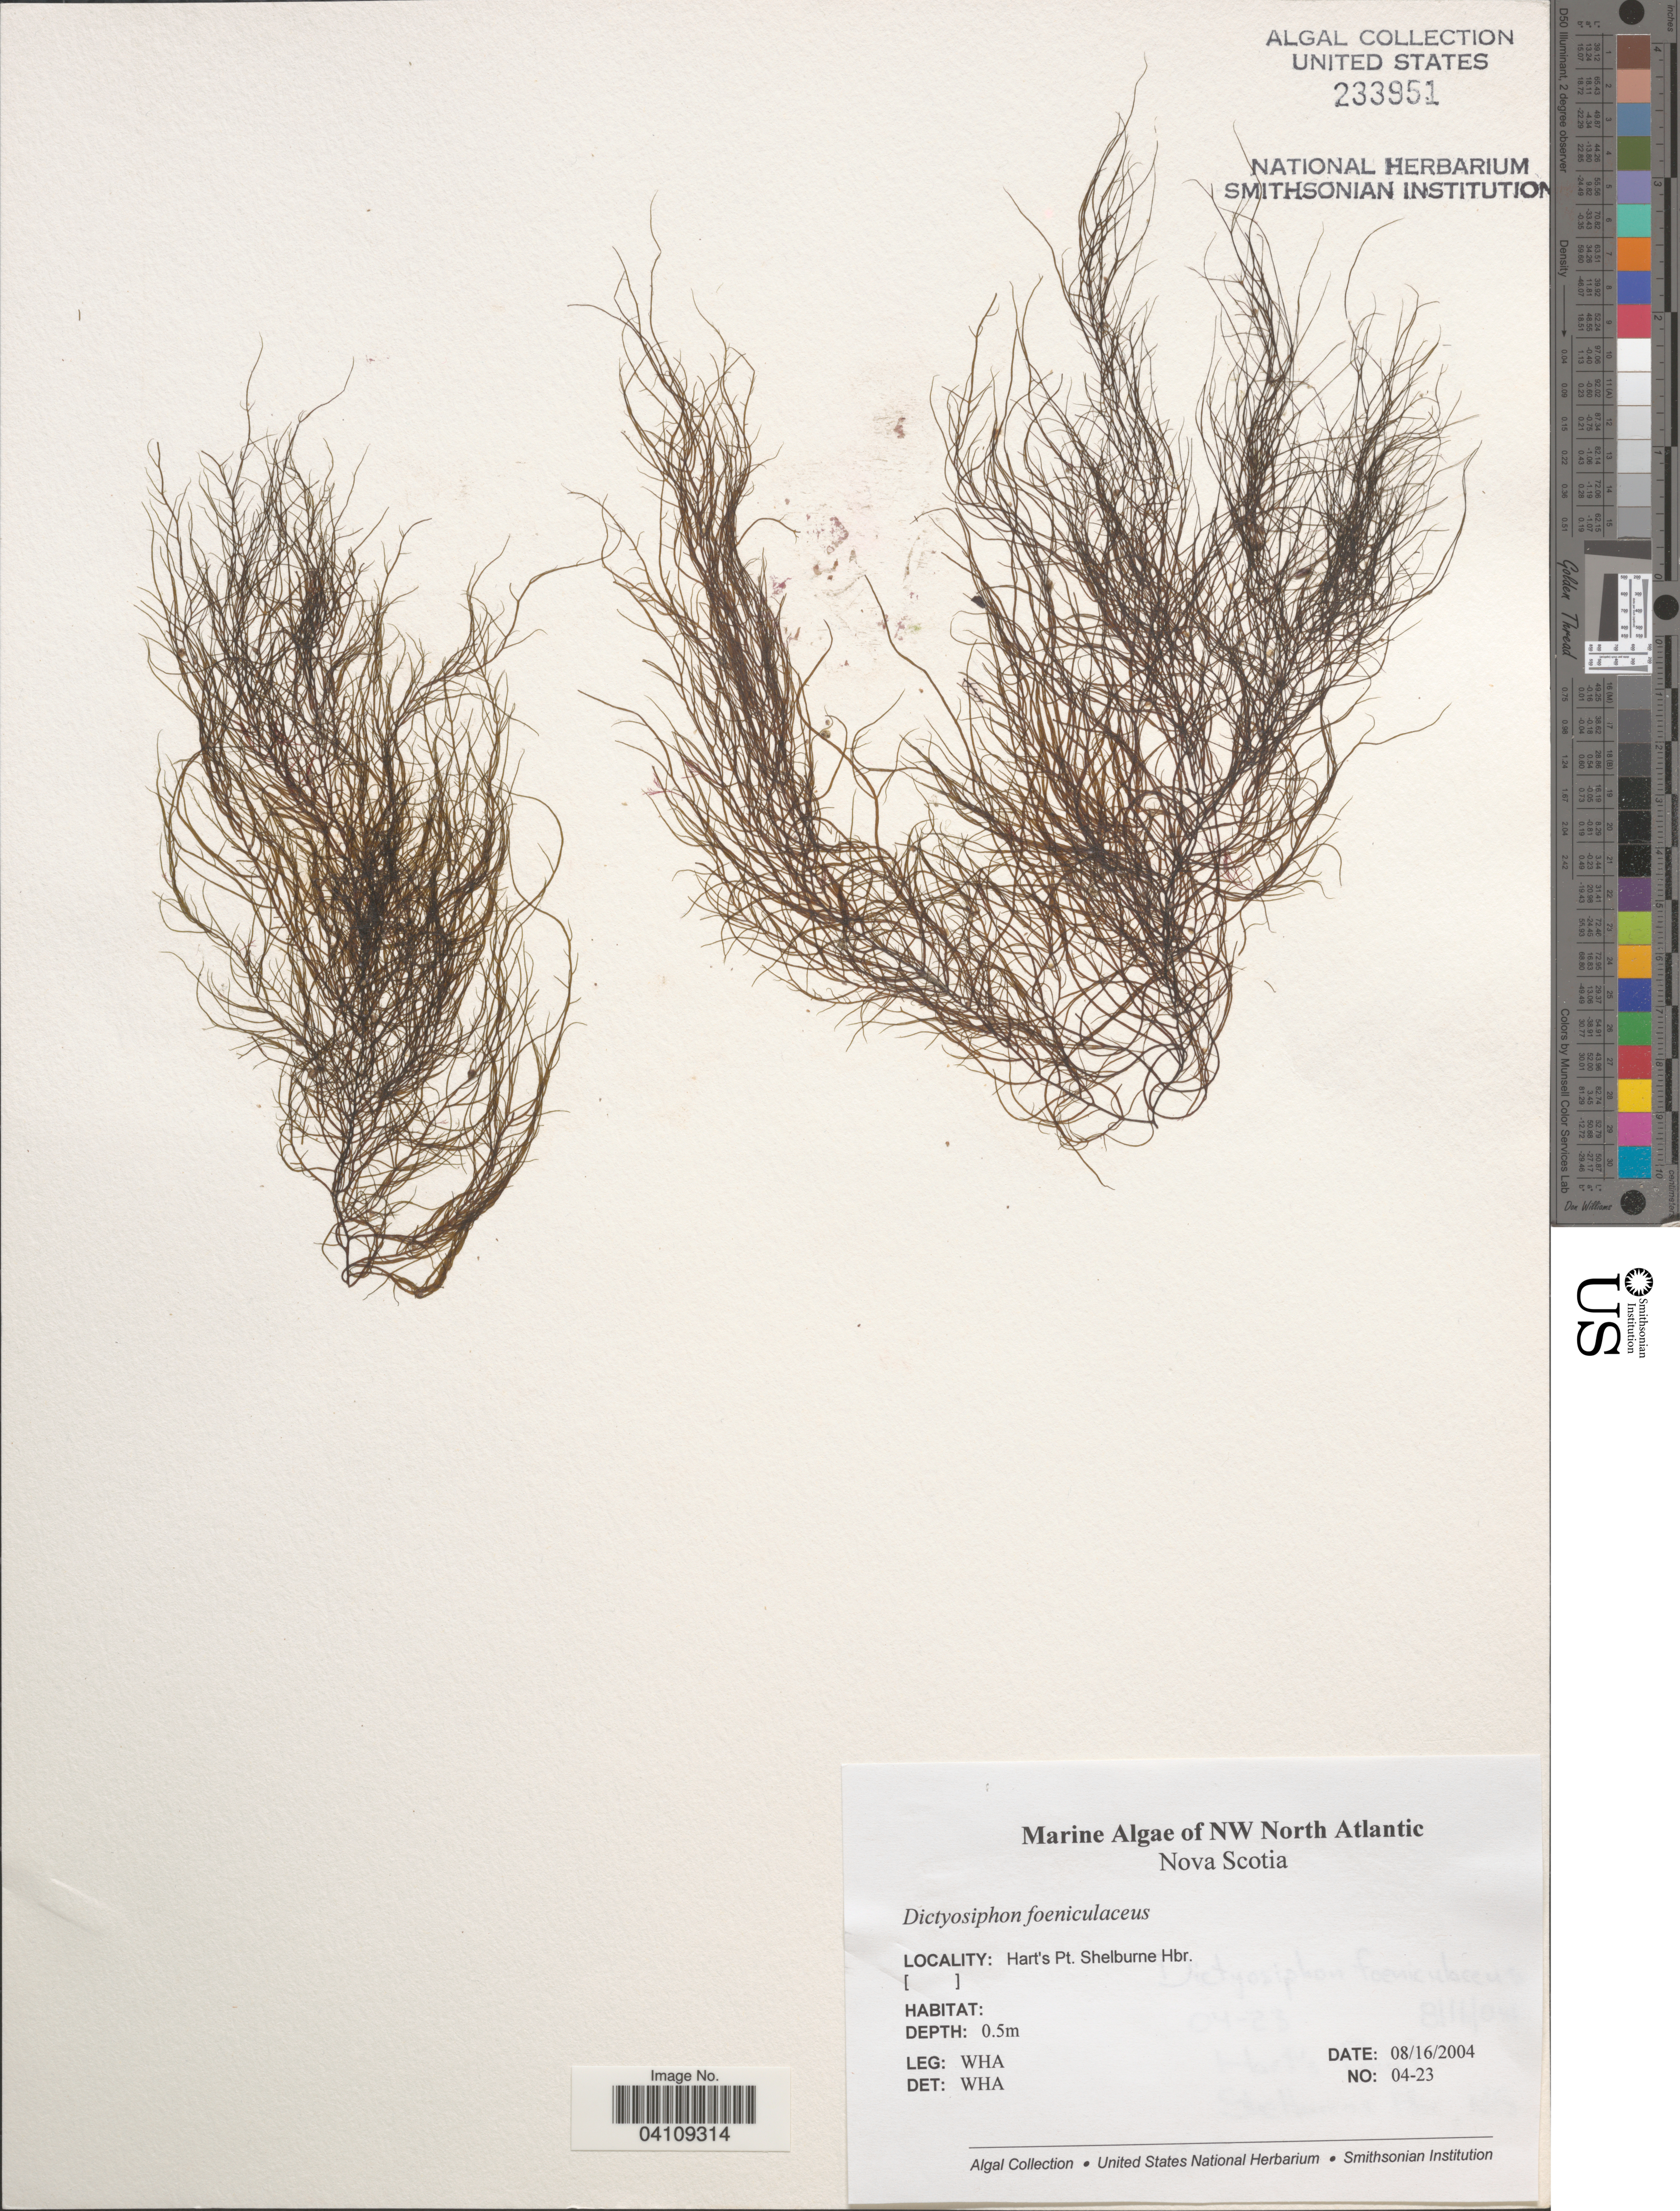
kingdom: Chromista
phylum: Ochrophyta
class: Phaeophyceae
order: Dictyosiphonales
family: Dictyosiphonaceae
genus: Dictyosiphon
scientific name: Dictyosiphon foeniculaceus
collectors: W. H. Adey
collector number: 04-23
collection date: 2004-08-16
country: Canada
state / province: Nova Scotia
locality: NW North Atlantic. Hart's Pt. Shelburne Hbr.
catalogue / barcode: US 233951